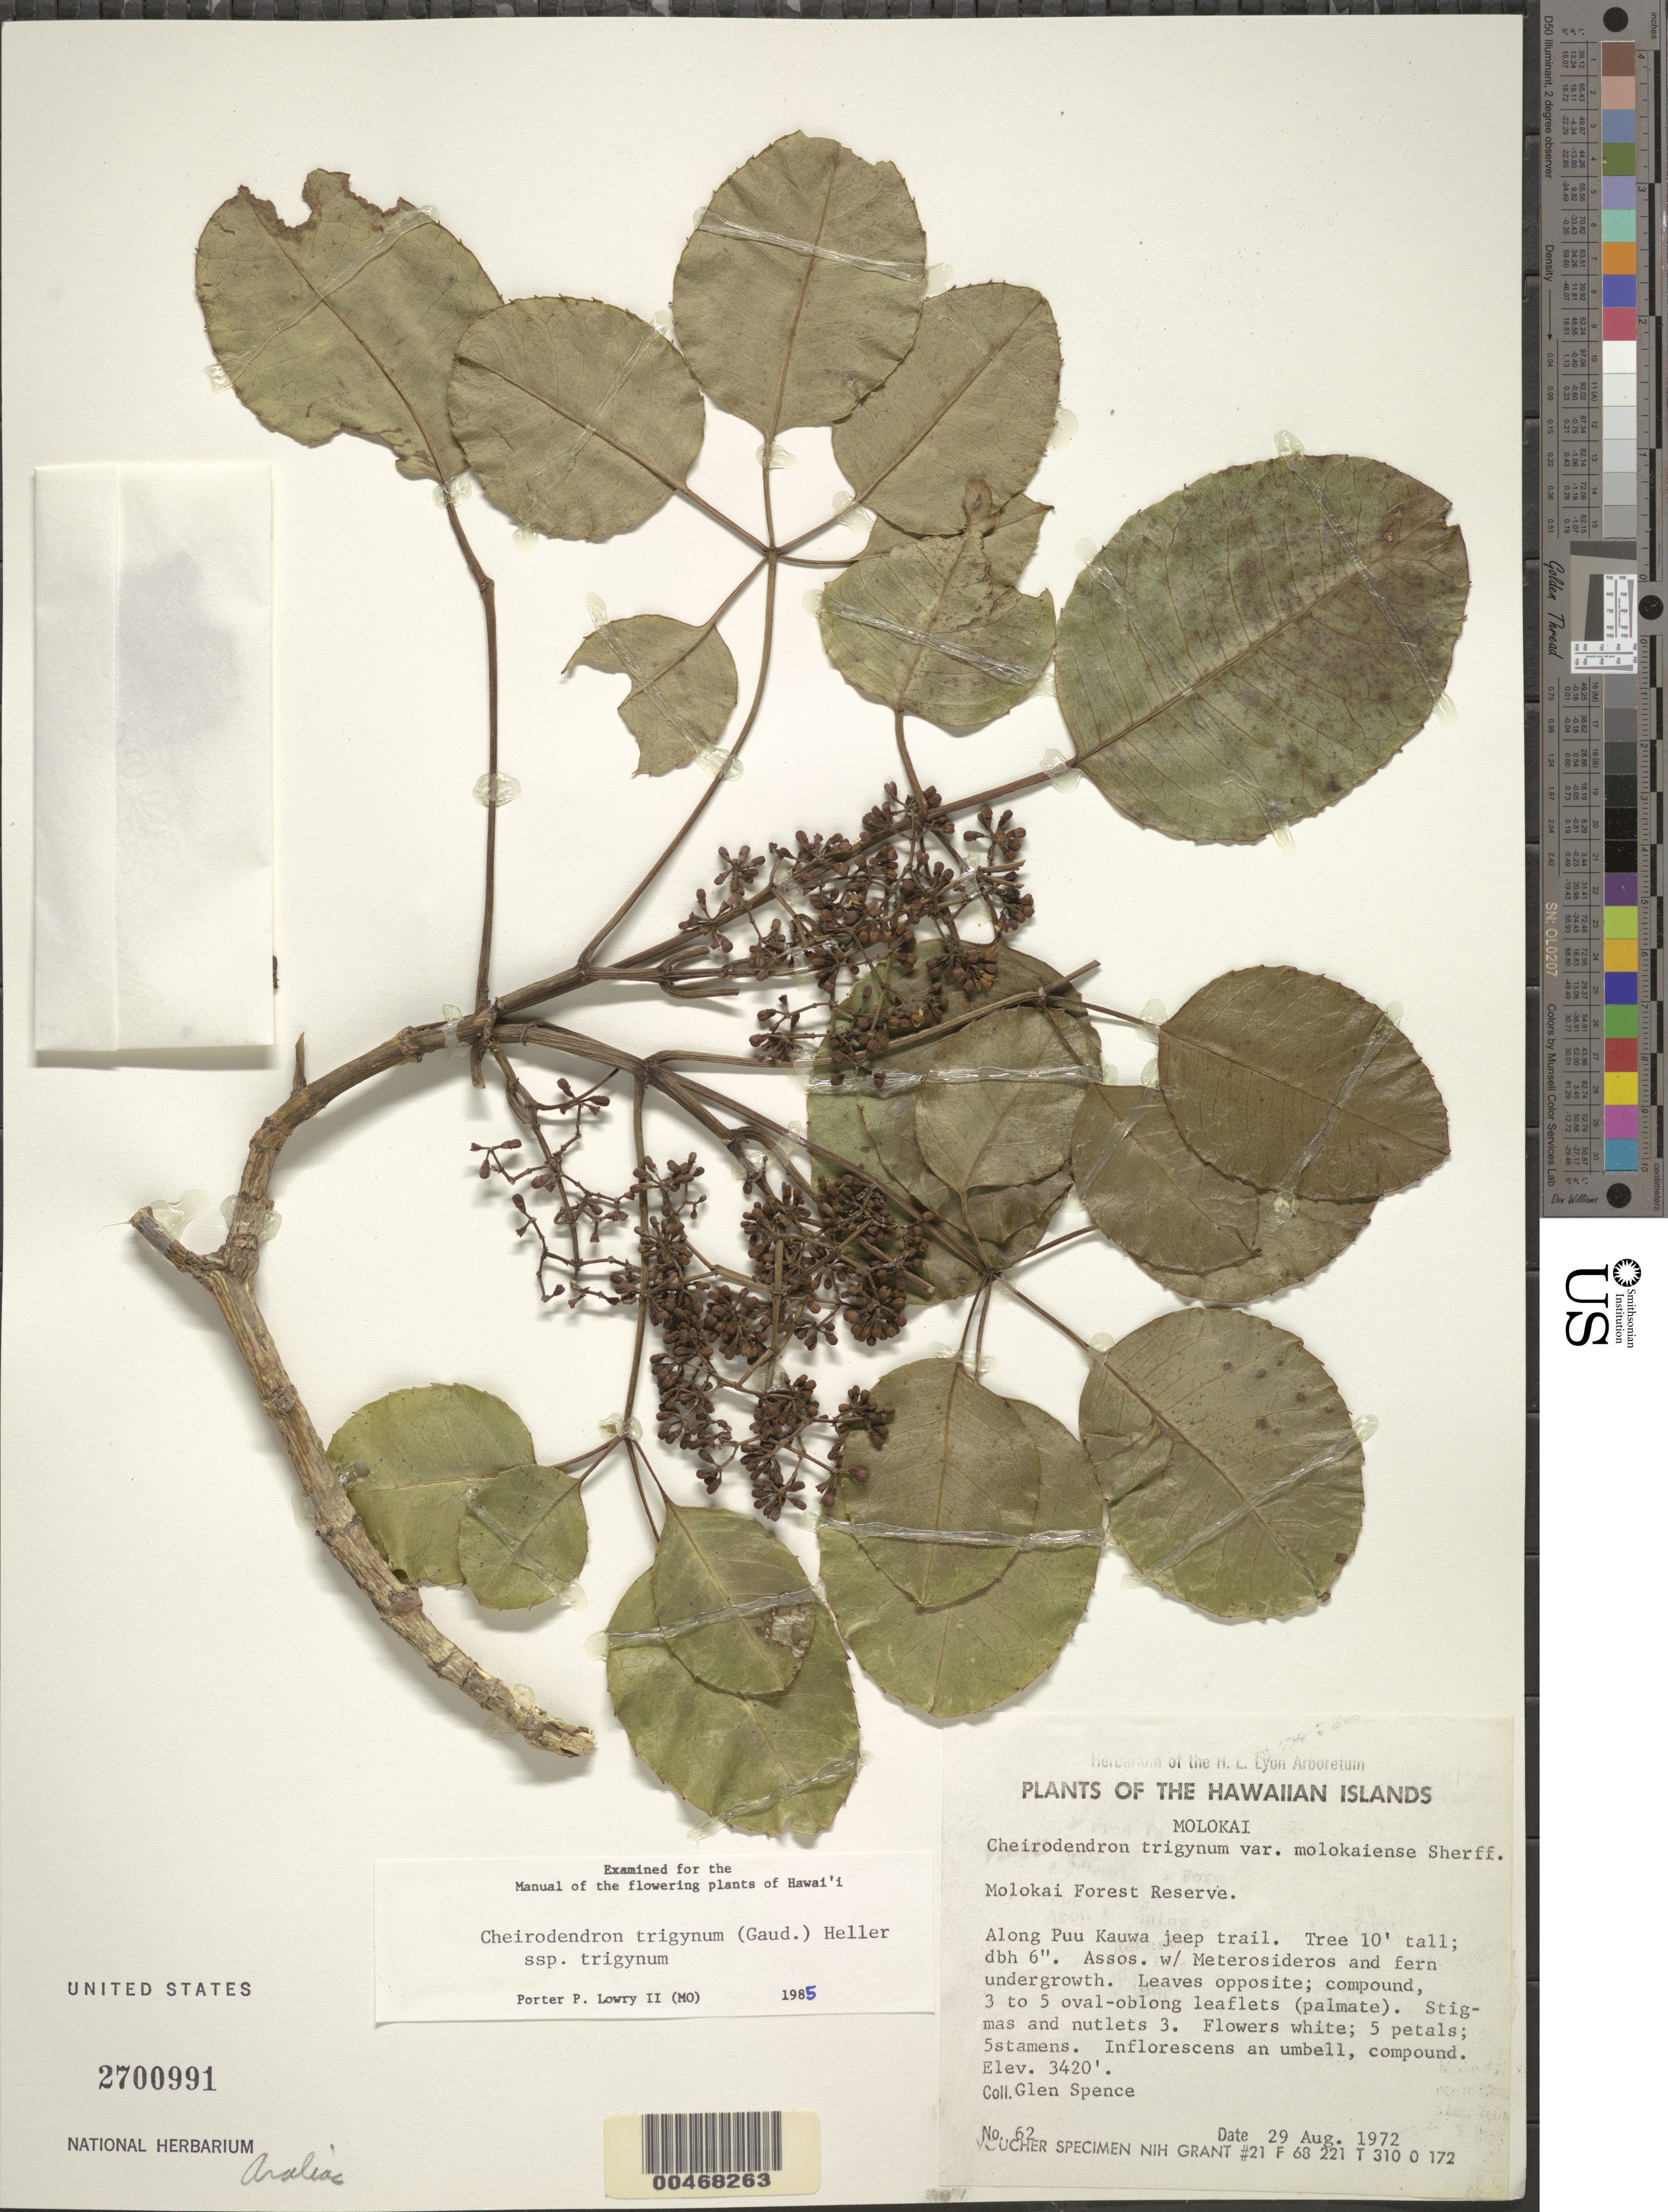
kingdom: Plantae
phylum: Tracheophyta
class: Magnoliopsida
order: Apiales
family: Araliaceae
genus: Cheirodendron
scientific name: Cheirodendron trigynum subsp. trigynum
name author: (Gaudich.) A. Heller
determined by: Lowry, P. P., (MO), Missouri Botanical Garden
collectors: G. Spence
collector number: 62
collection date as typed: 29 Aug 1972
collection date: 1972-08-29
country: United States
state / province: Hawaii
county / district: Maui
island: Moloka'i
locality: Along Puu Kauwa jeep trail, Molokai Forest Reserve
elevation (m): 1042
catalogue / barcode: US 2700991